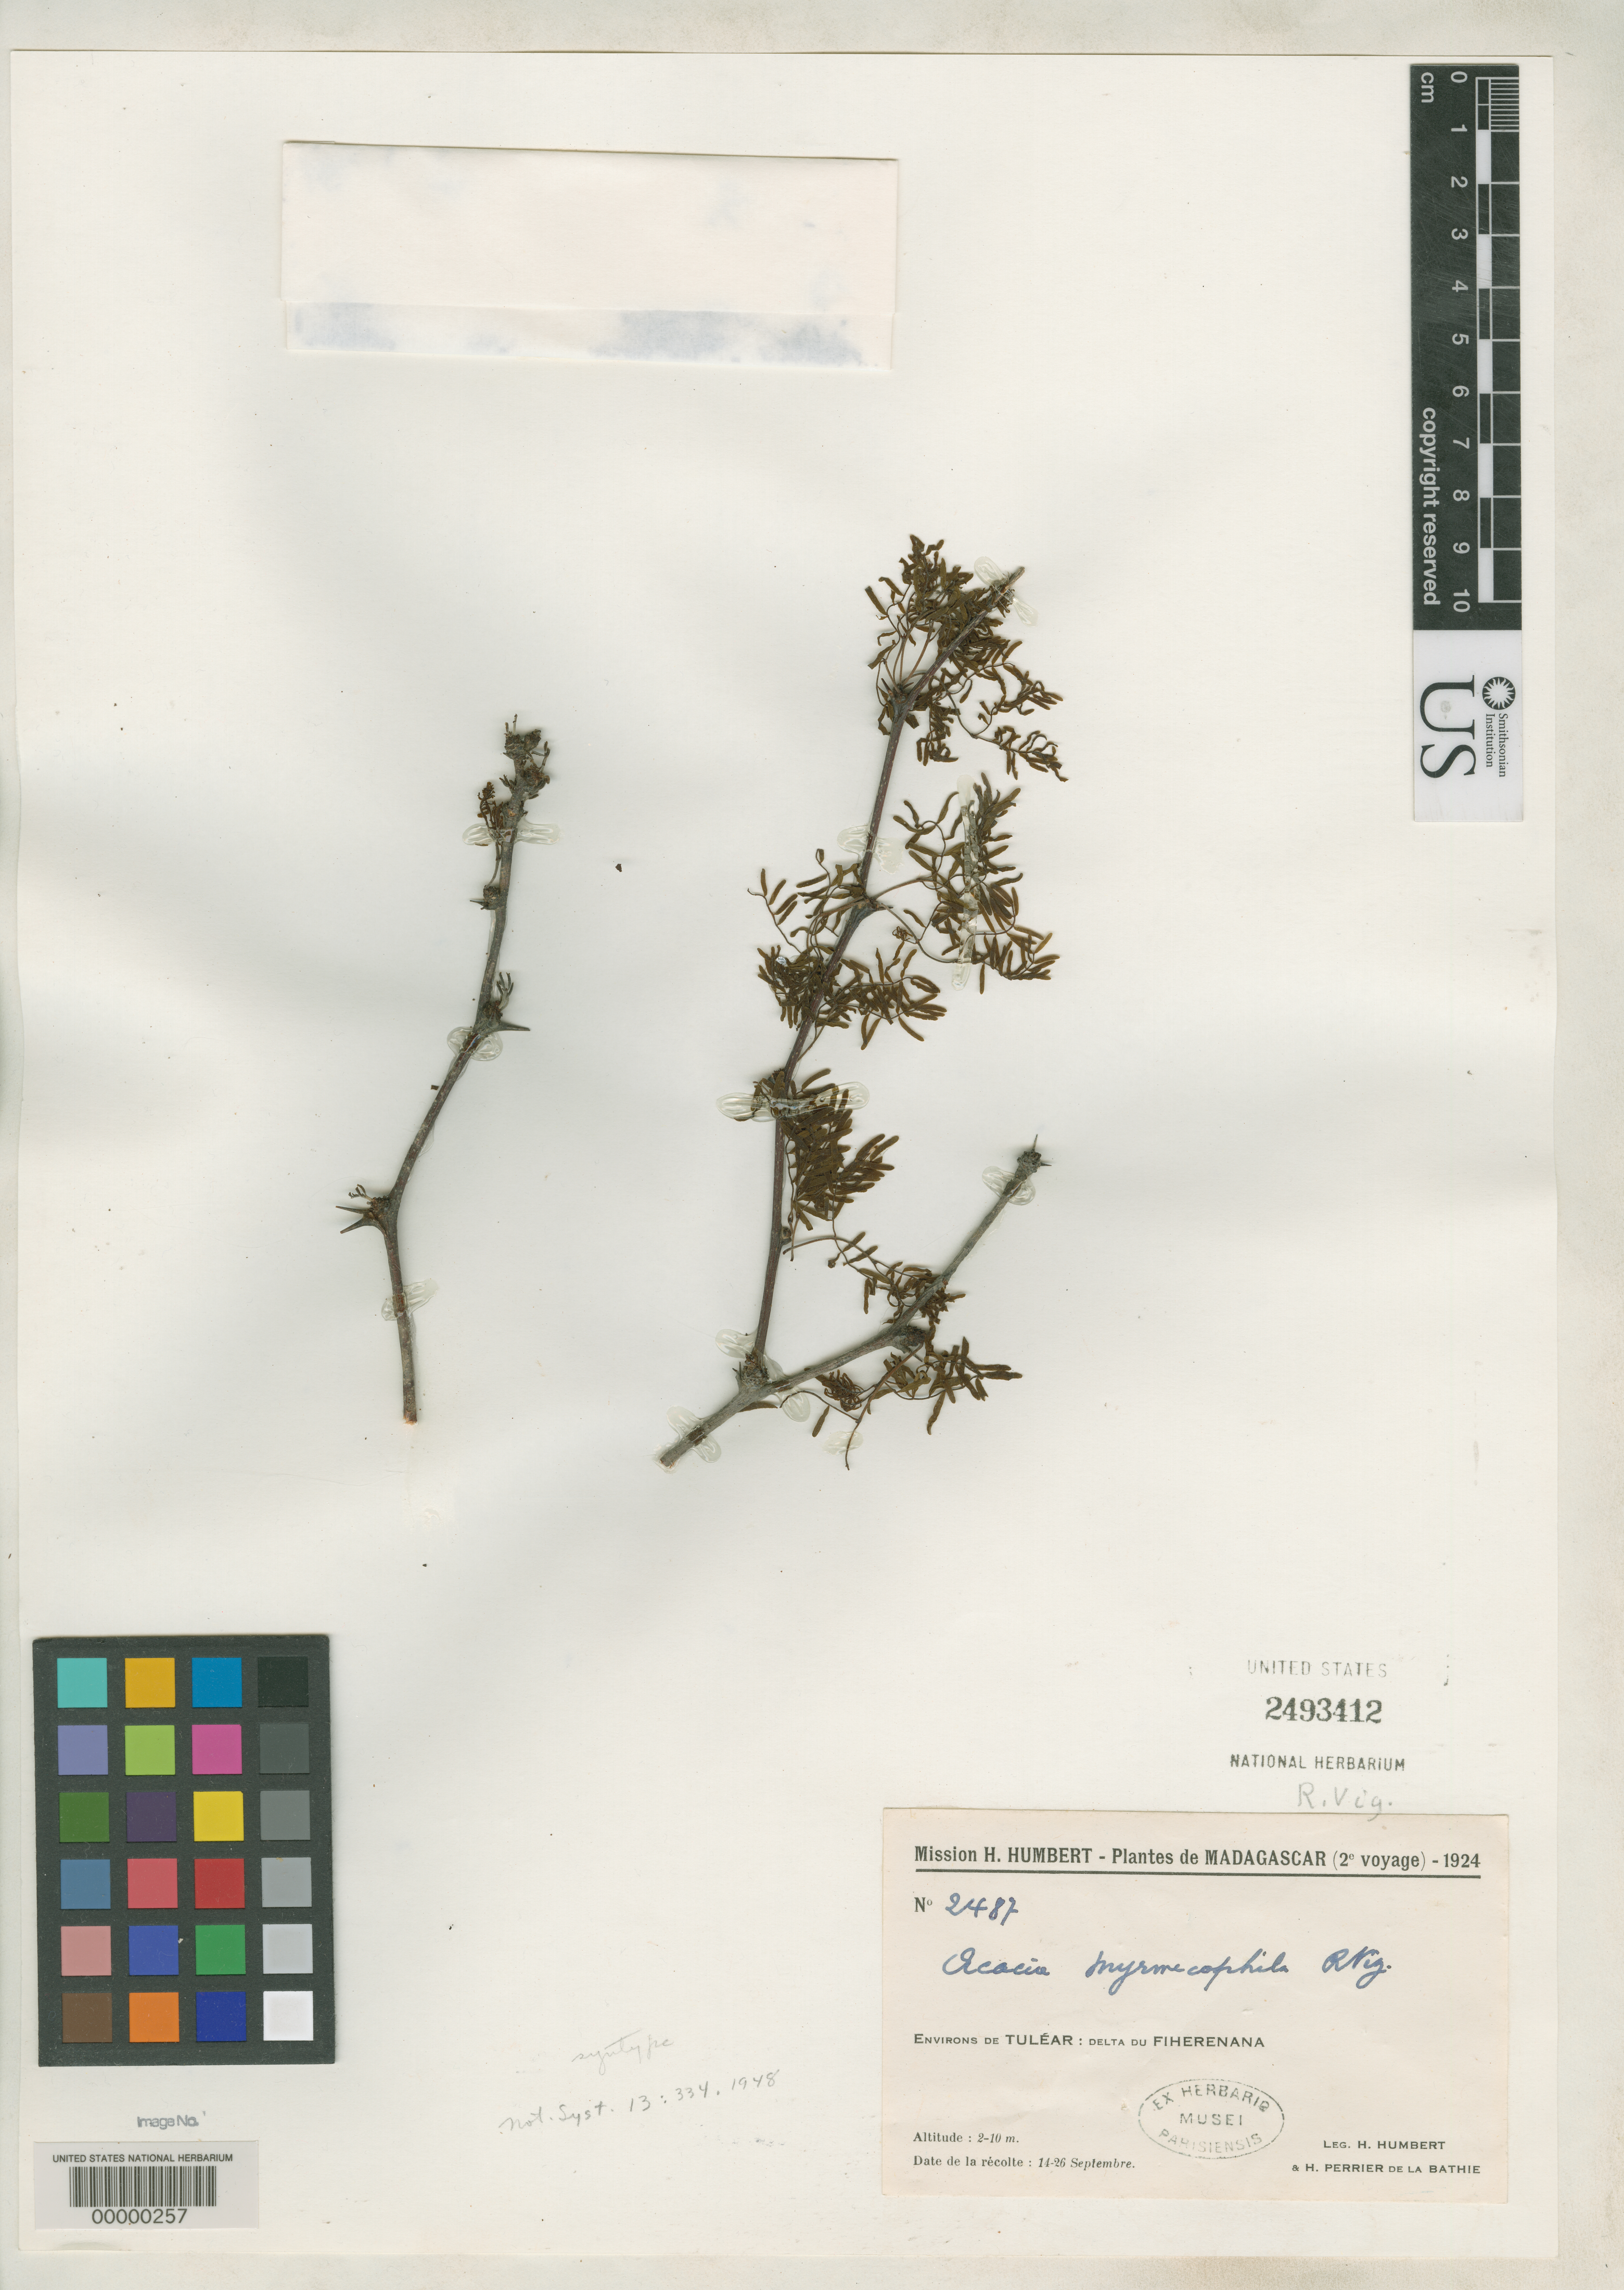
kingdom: Plantae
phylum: Tracheophyta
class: Magnoliopsida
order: Fabales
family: Fabaceae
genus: Acacia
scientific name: Acacia myrmecophila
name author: R. Vig. ex Humbert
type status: Isosyntype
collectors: H. Humbert & H. Perrier de la Bâthie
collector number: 2487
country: Madagascar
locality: Between Tulear and Ambovombe and Antammoro.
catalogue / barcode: US 2493412